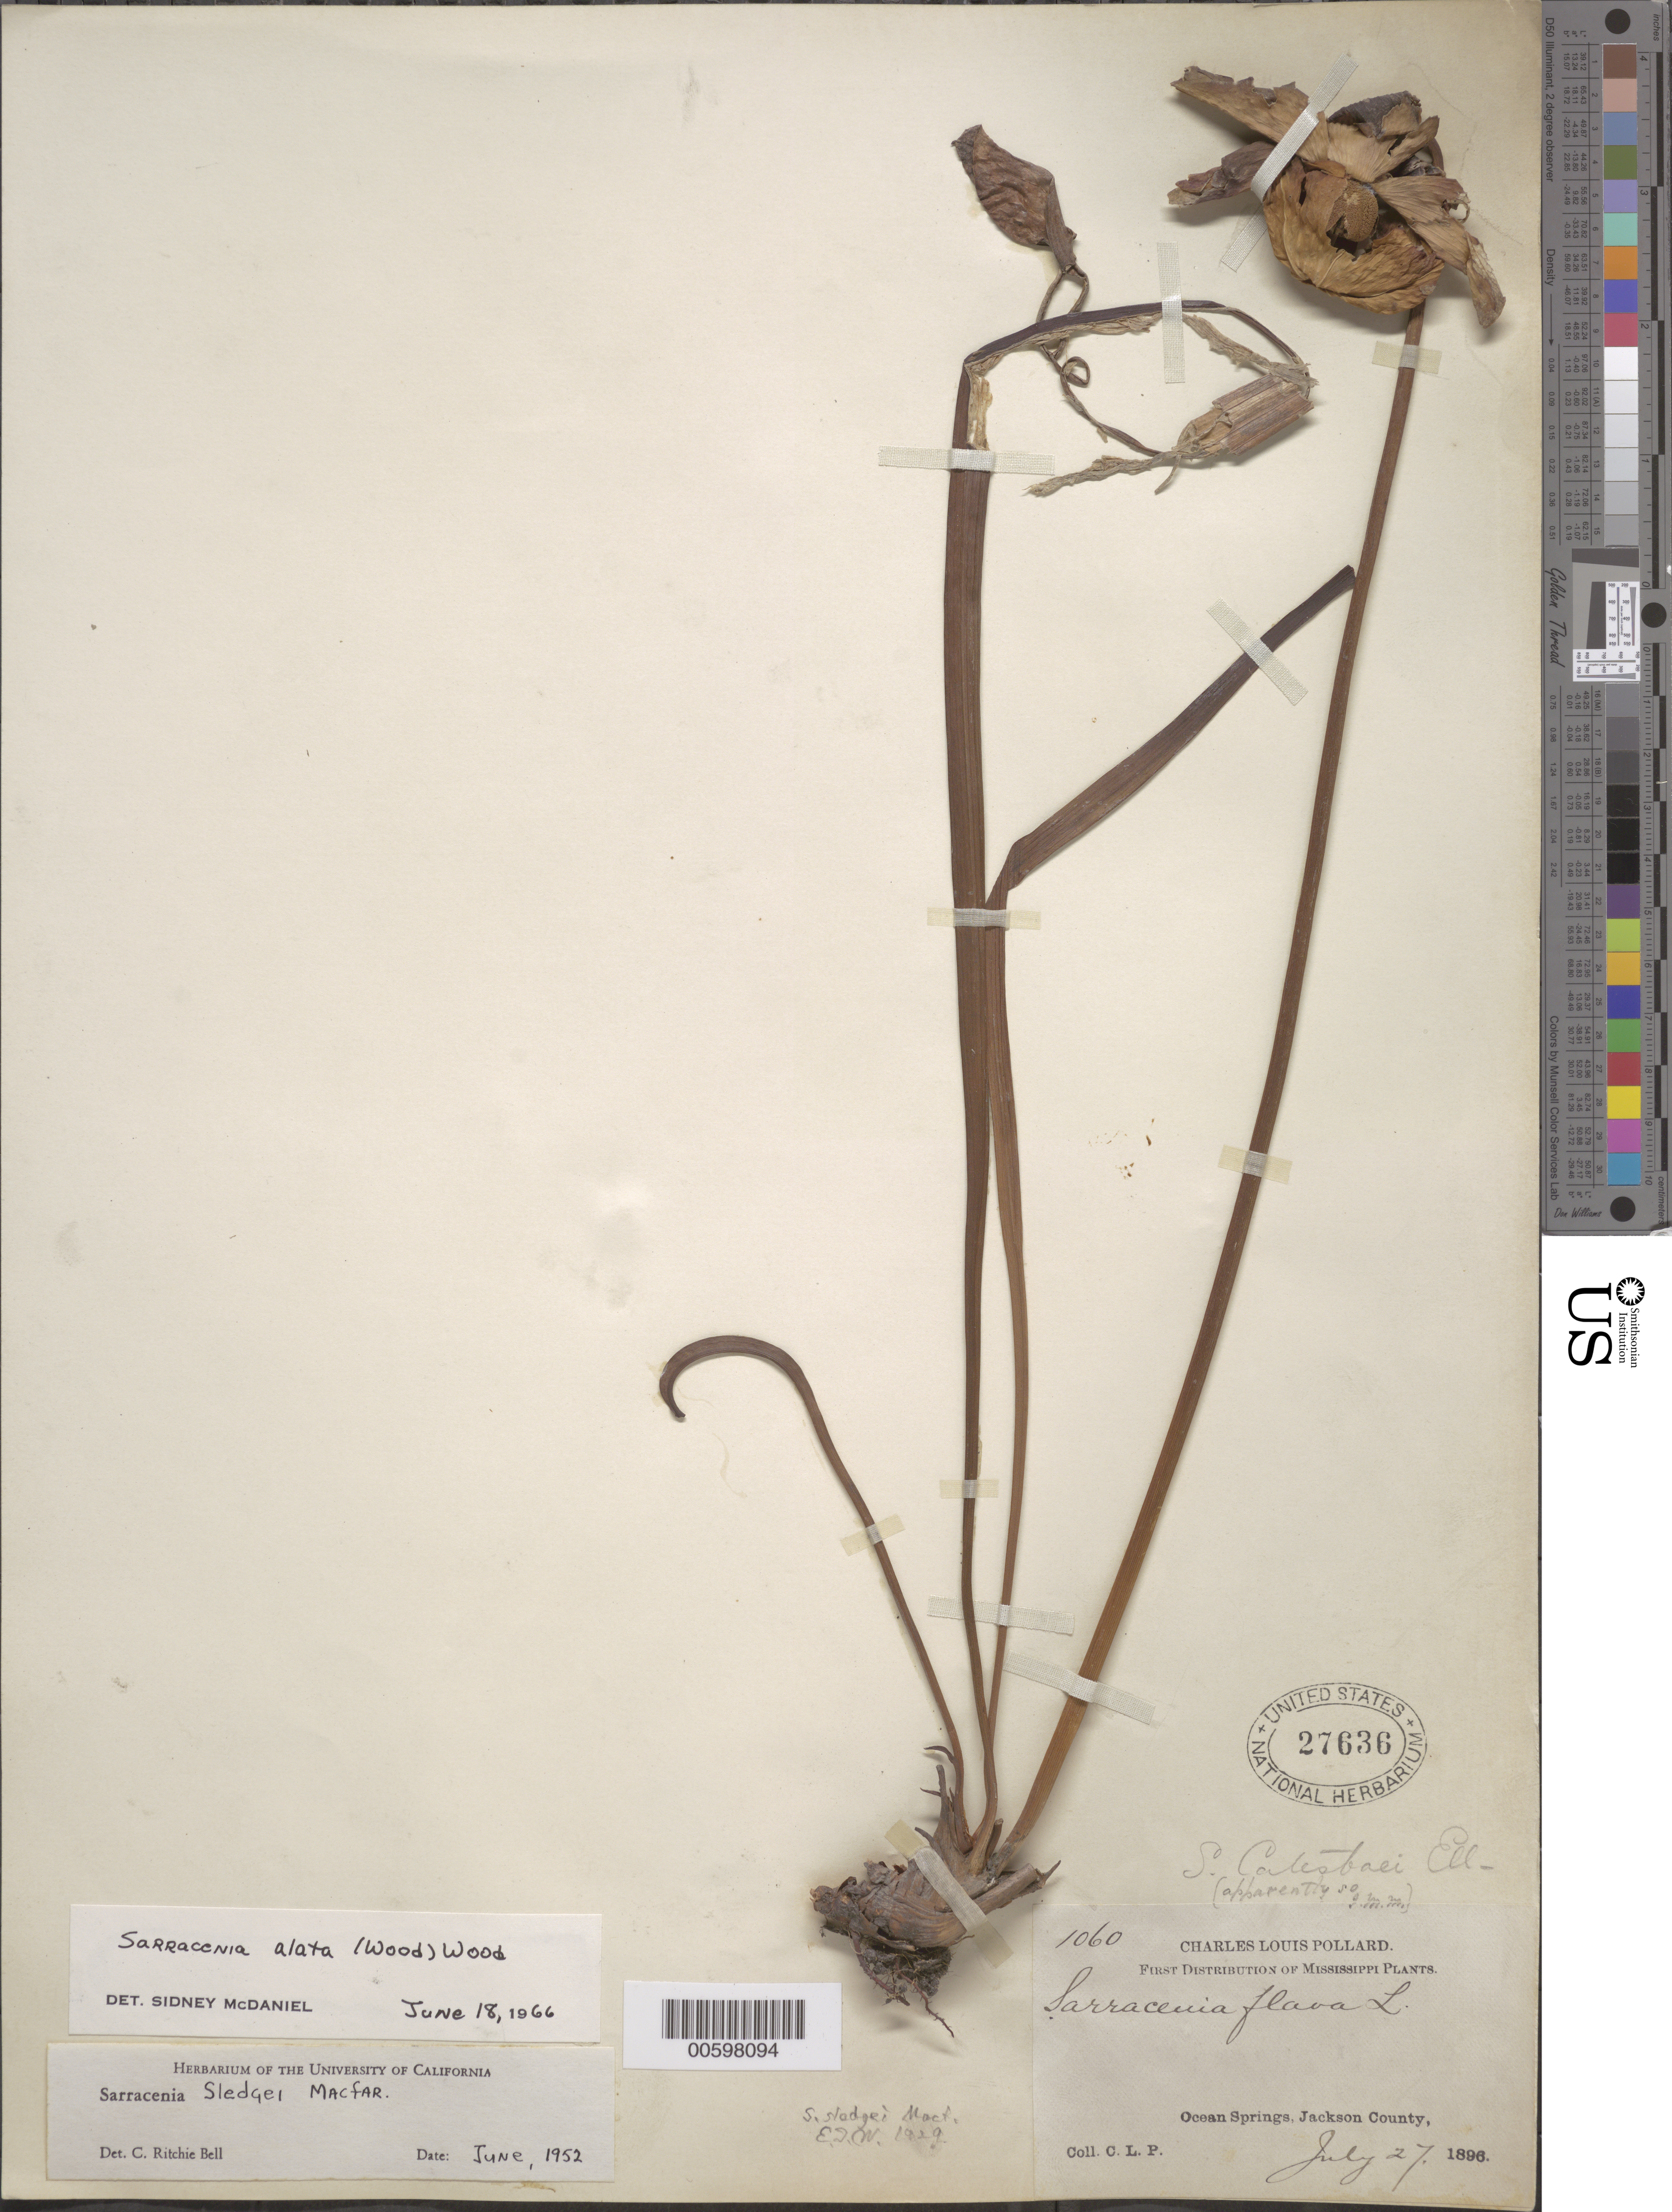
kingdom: Plantae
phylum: Tracheophyta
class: Magnoliopsida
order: Ericales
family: Sarraceniaceae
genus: Sarracenia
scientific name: Sarracenia alata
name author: (Alph. Wood) Alph. Wood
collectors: C. L. Pollard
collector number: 1060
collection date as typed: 27 Jul 1896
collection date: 1896-07-27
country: United States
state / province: Mississippi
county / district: Jackson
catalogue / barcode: US 27636